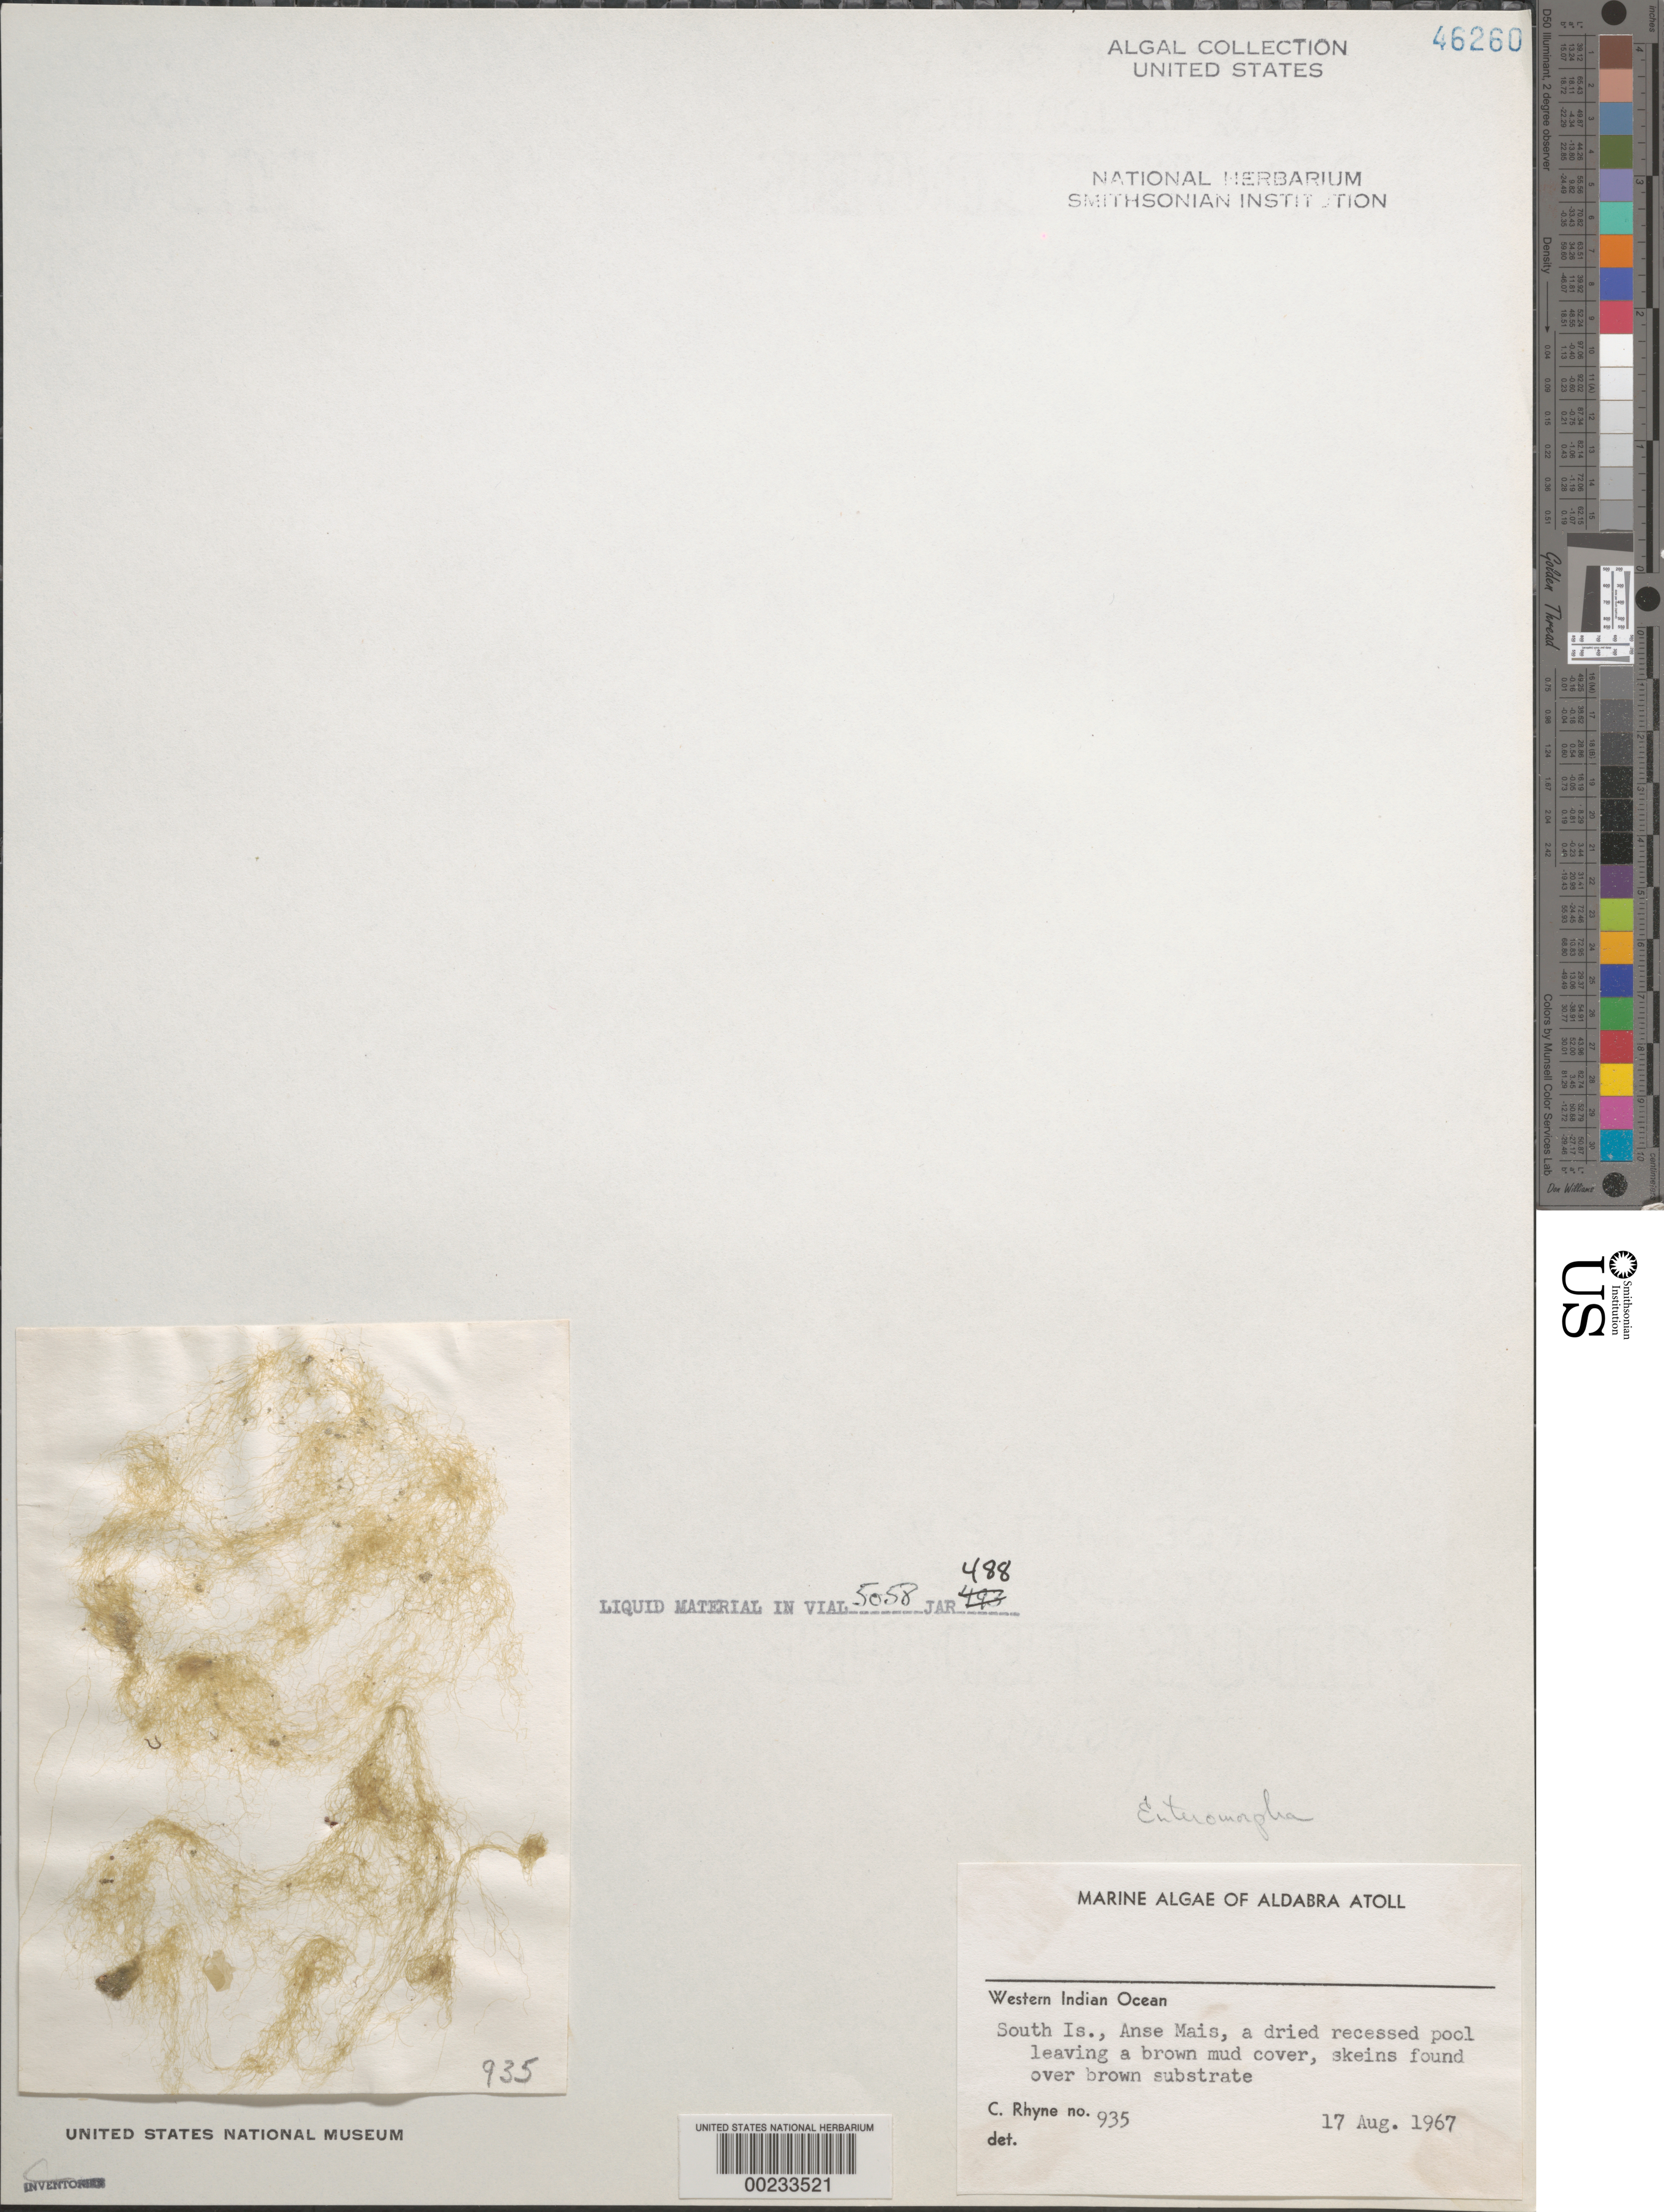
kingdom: Plantae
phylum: Chlorophyta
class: Ulvophyceae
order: Ulvales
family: Ulvaceae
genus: Ulva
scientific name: Ulva sp.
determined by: Algae name updating Project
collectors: C. Rhyne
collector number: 935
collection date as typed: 17 Aug 1967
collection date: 1967-08-17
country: Seychelles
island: Aldabra Atoll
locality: South Islet, Anse Mais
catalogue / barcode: US 46260